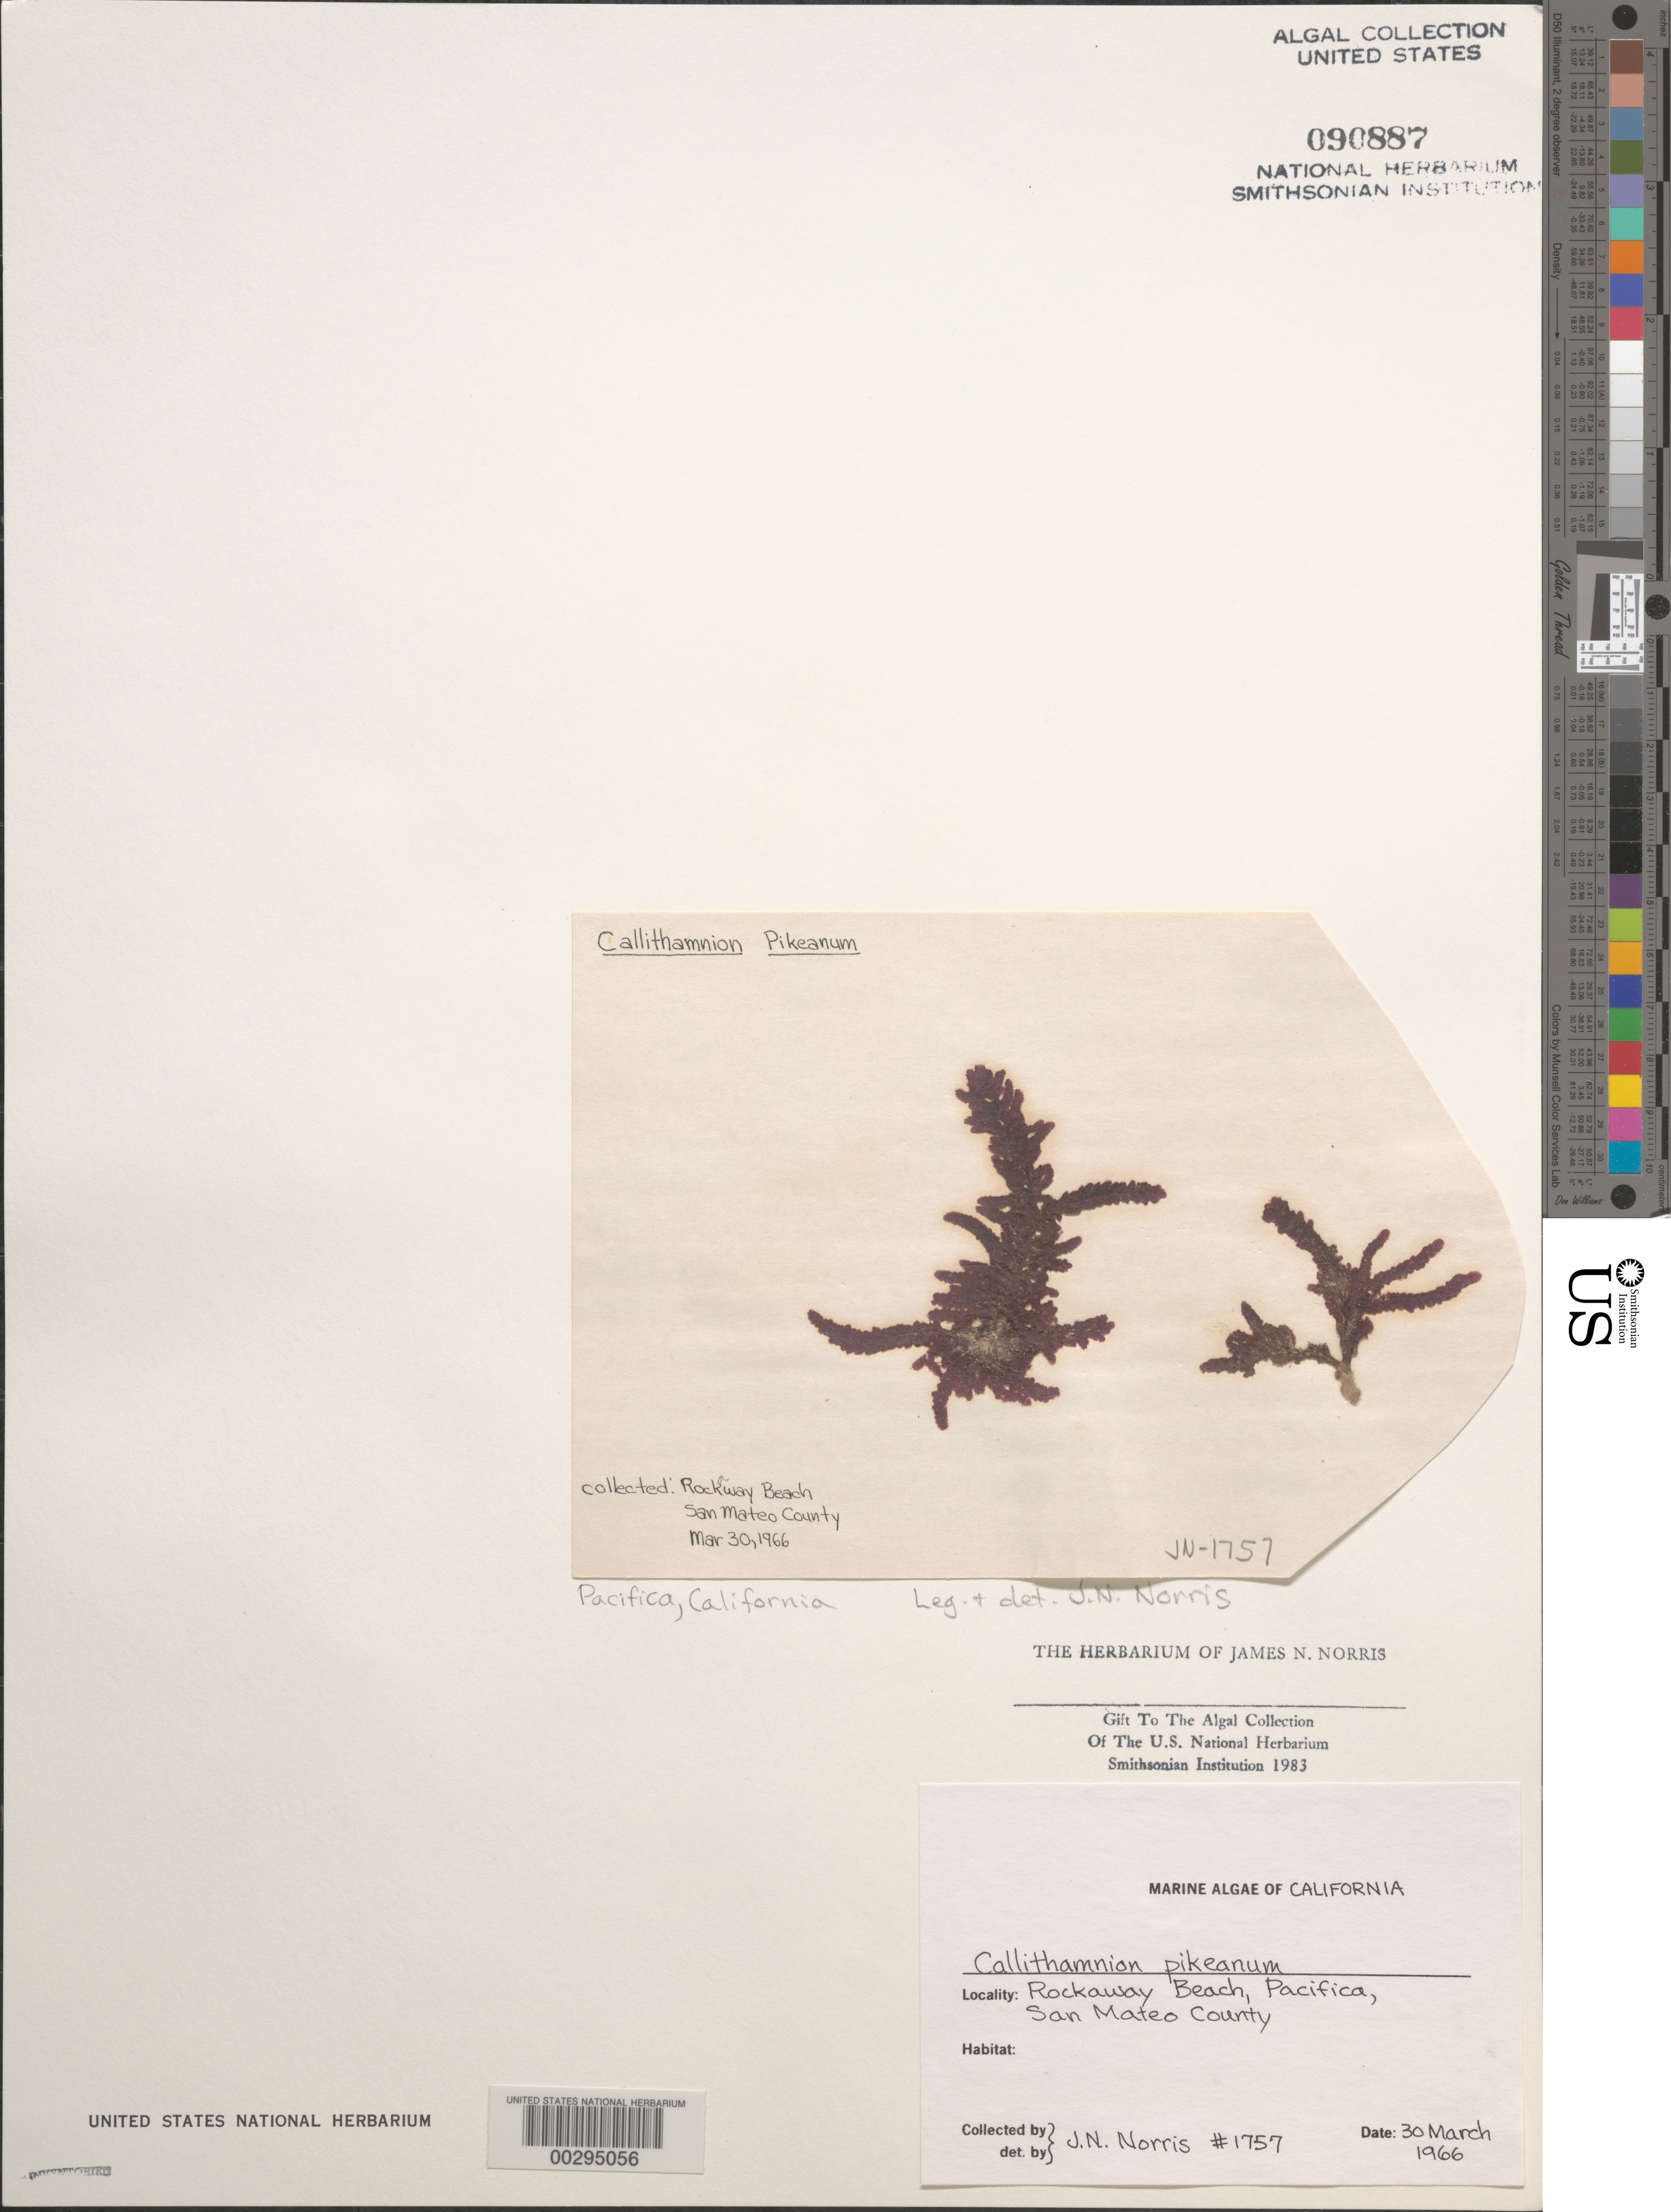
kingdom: Plantae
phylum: Rhodophyta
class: Florideophyceae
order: Ceramiales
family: Callithamniaceae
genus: Callithamnion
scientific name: Callithamnion pikeanum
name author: Harv.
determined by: Norris, James N.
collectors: J. N. Norris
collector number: JN-1757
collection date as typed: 30 Mar 1966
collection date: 1966-03-30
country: United States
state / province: California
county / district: San Mateo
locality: Rockaway Beach, Pacifica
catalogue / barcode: US 90887